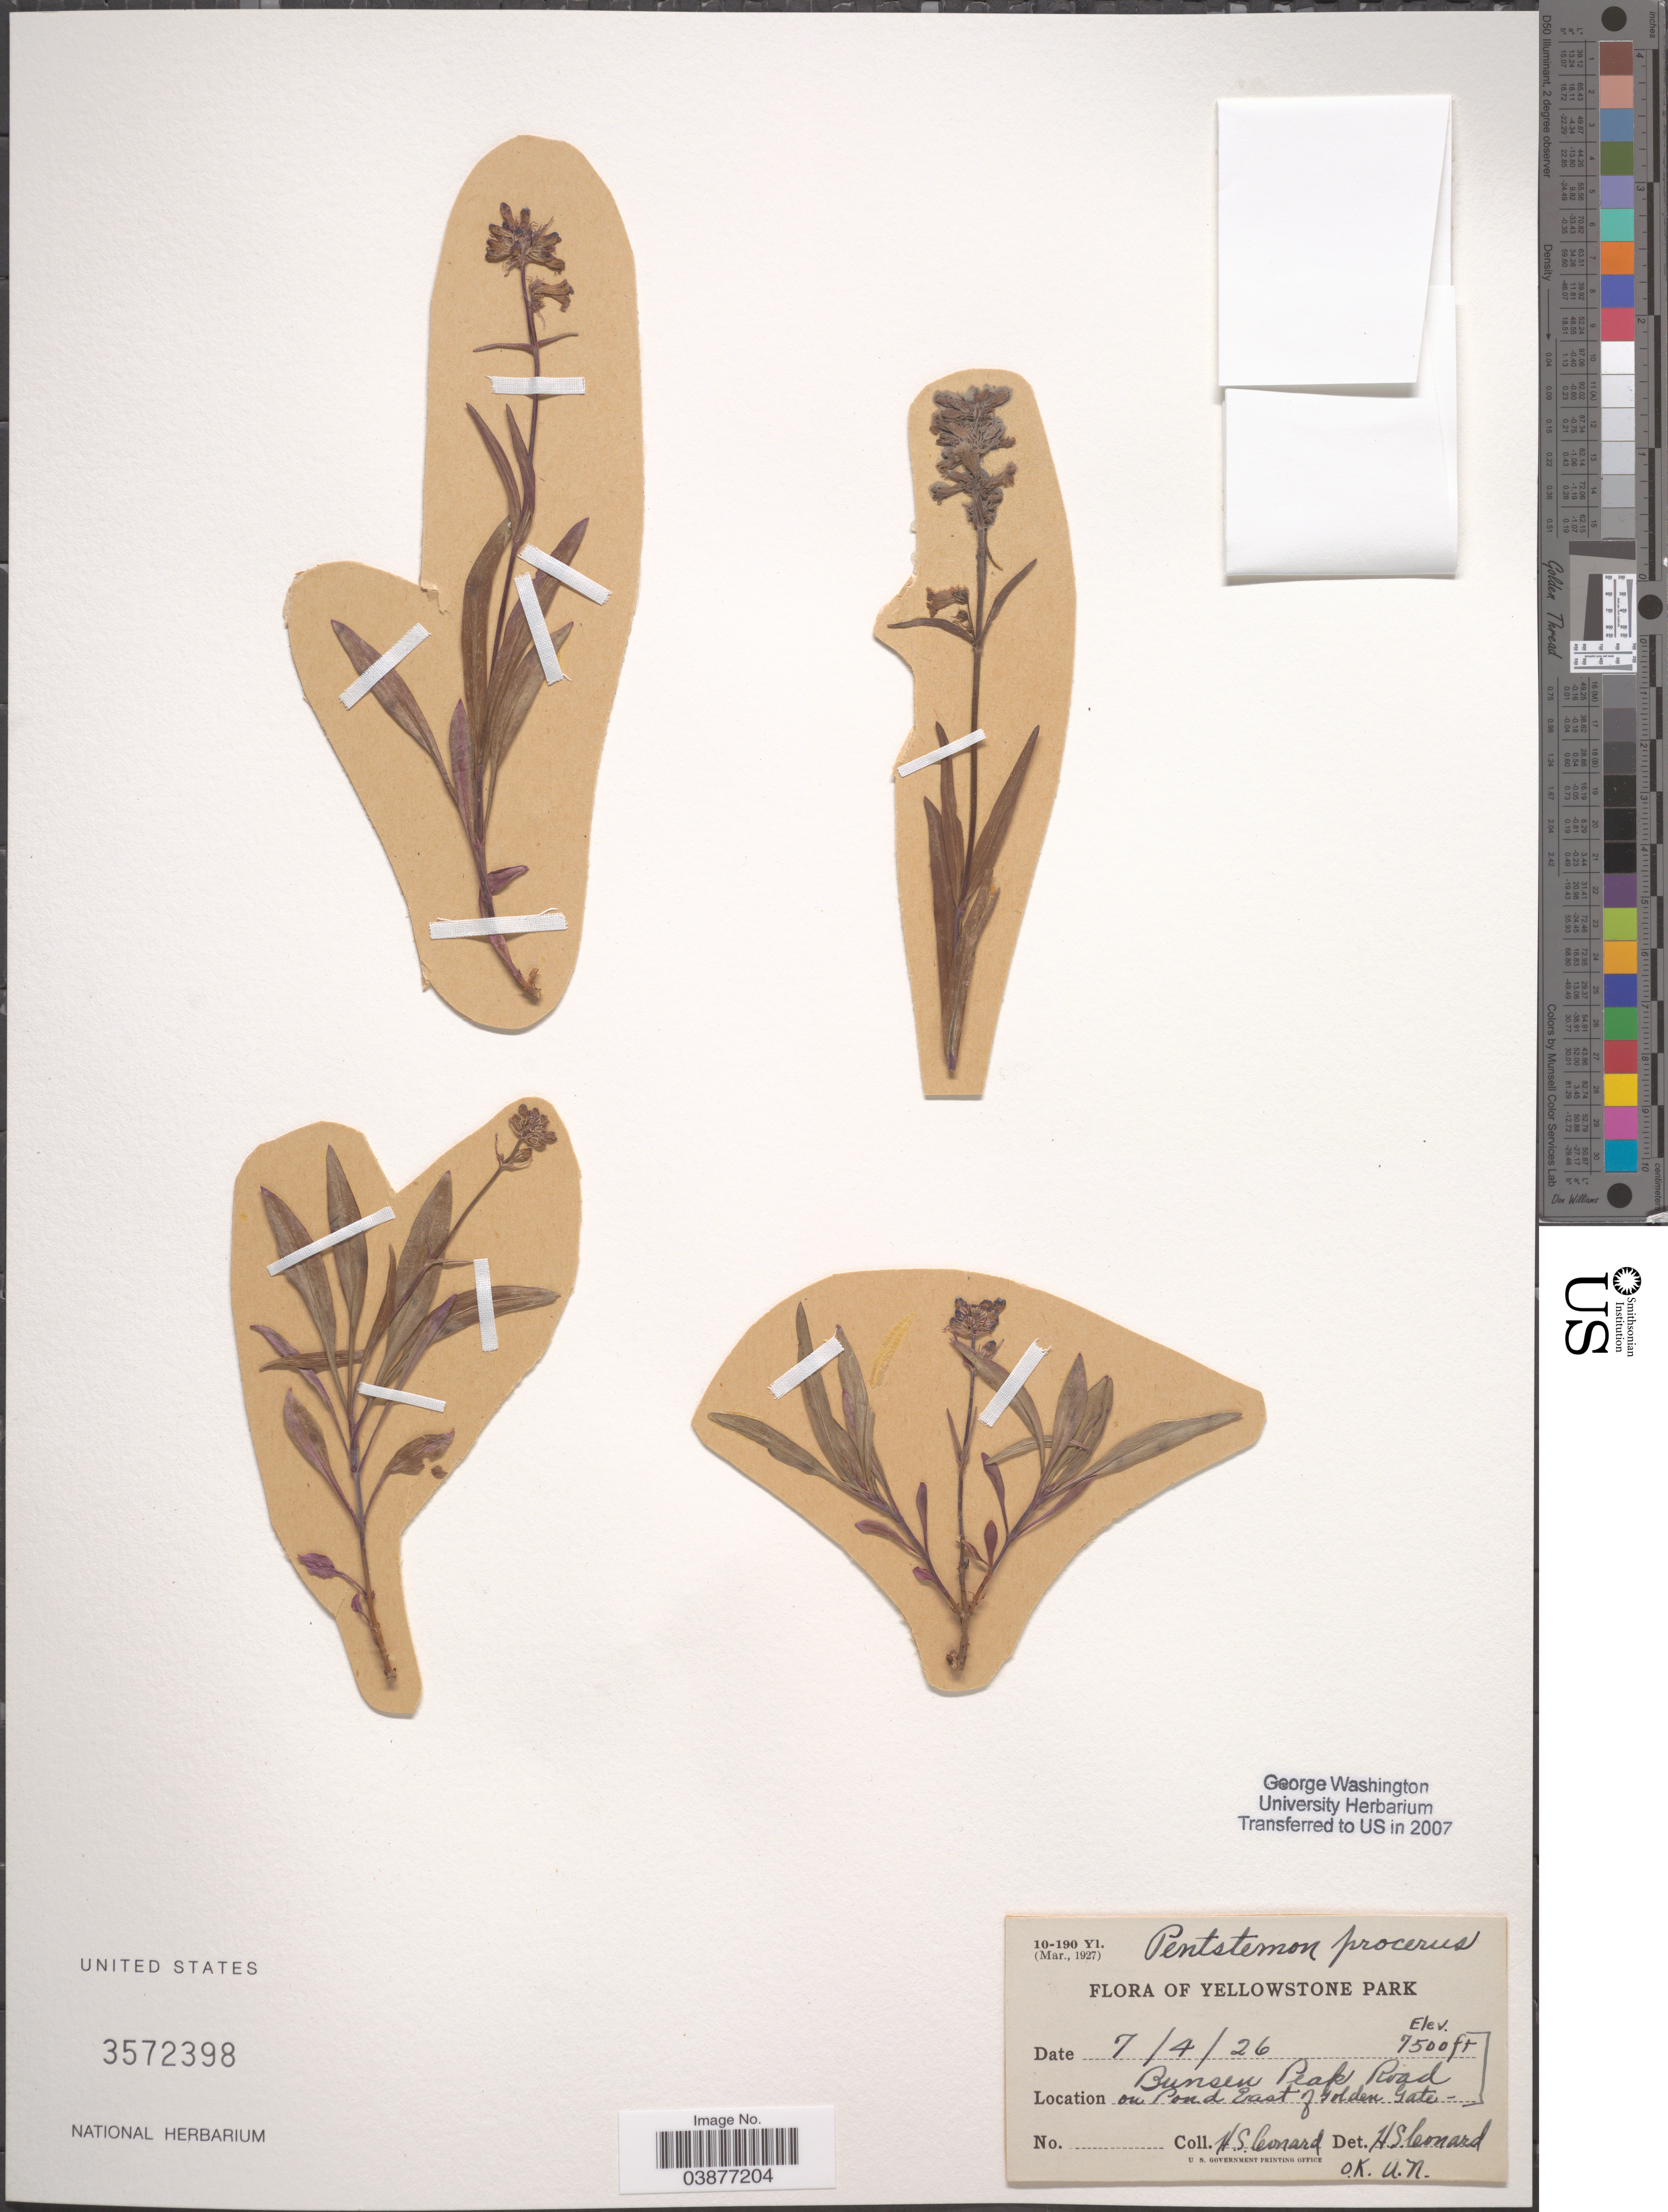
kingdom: Plantae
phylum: Tracheophyta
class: Magnoliopsida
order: Lamiales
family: Plantaginaceae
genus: Penstemon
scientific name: Penstemon procerus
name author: Douglas ex Graham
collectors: H. S. Conard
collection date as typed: Transcribed d/m/y: 4/7/26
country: United States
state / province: Wyoming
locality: Yellowstone Park. Bunsen Peak Road on Pond East of Golden Gate.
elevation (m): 2286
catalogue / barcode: US 3572398